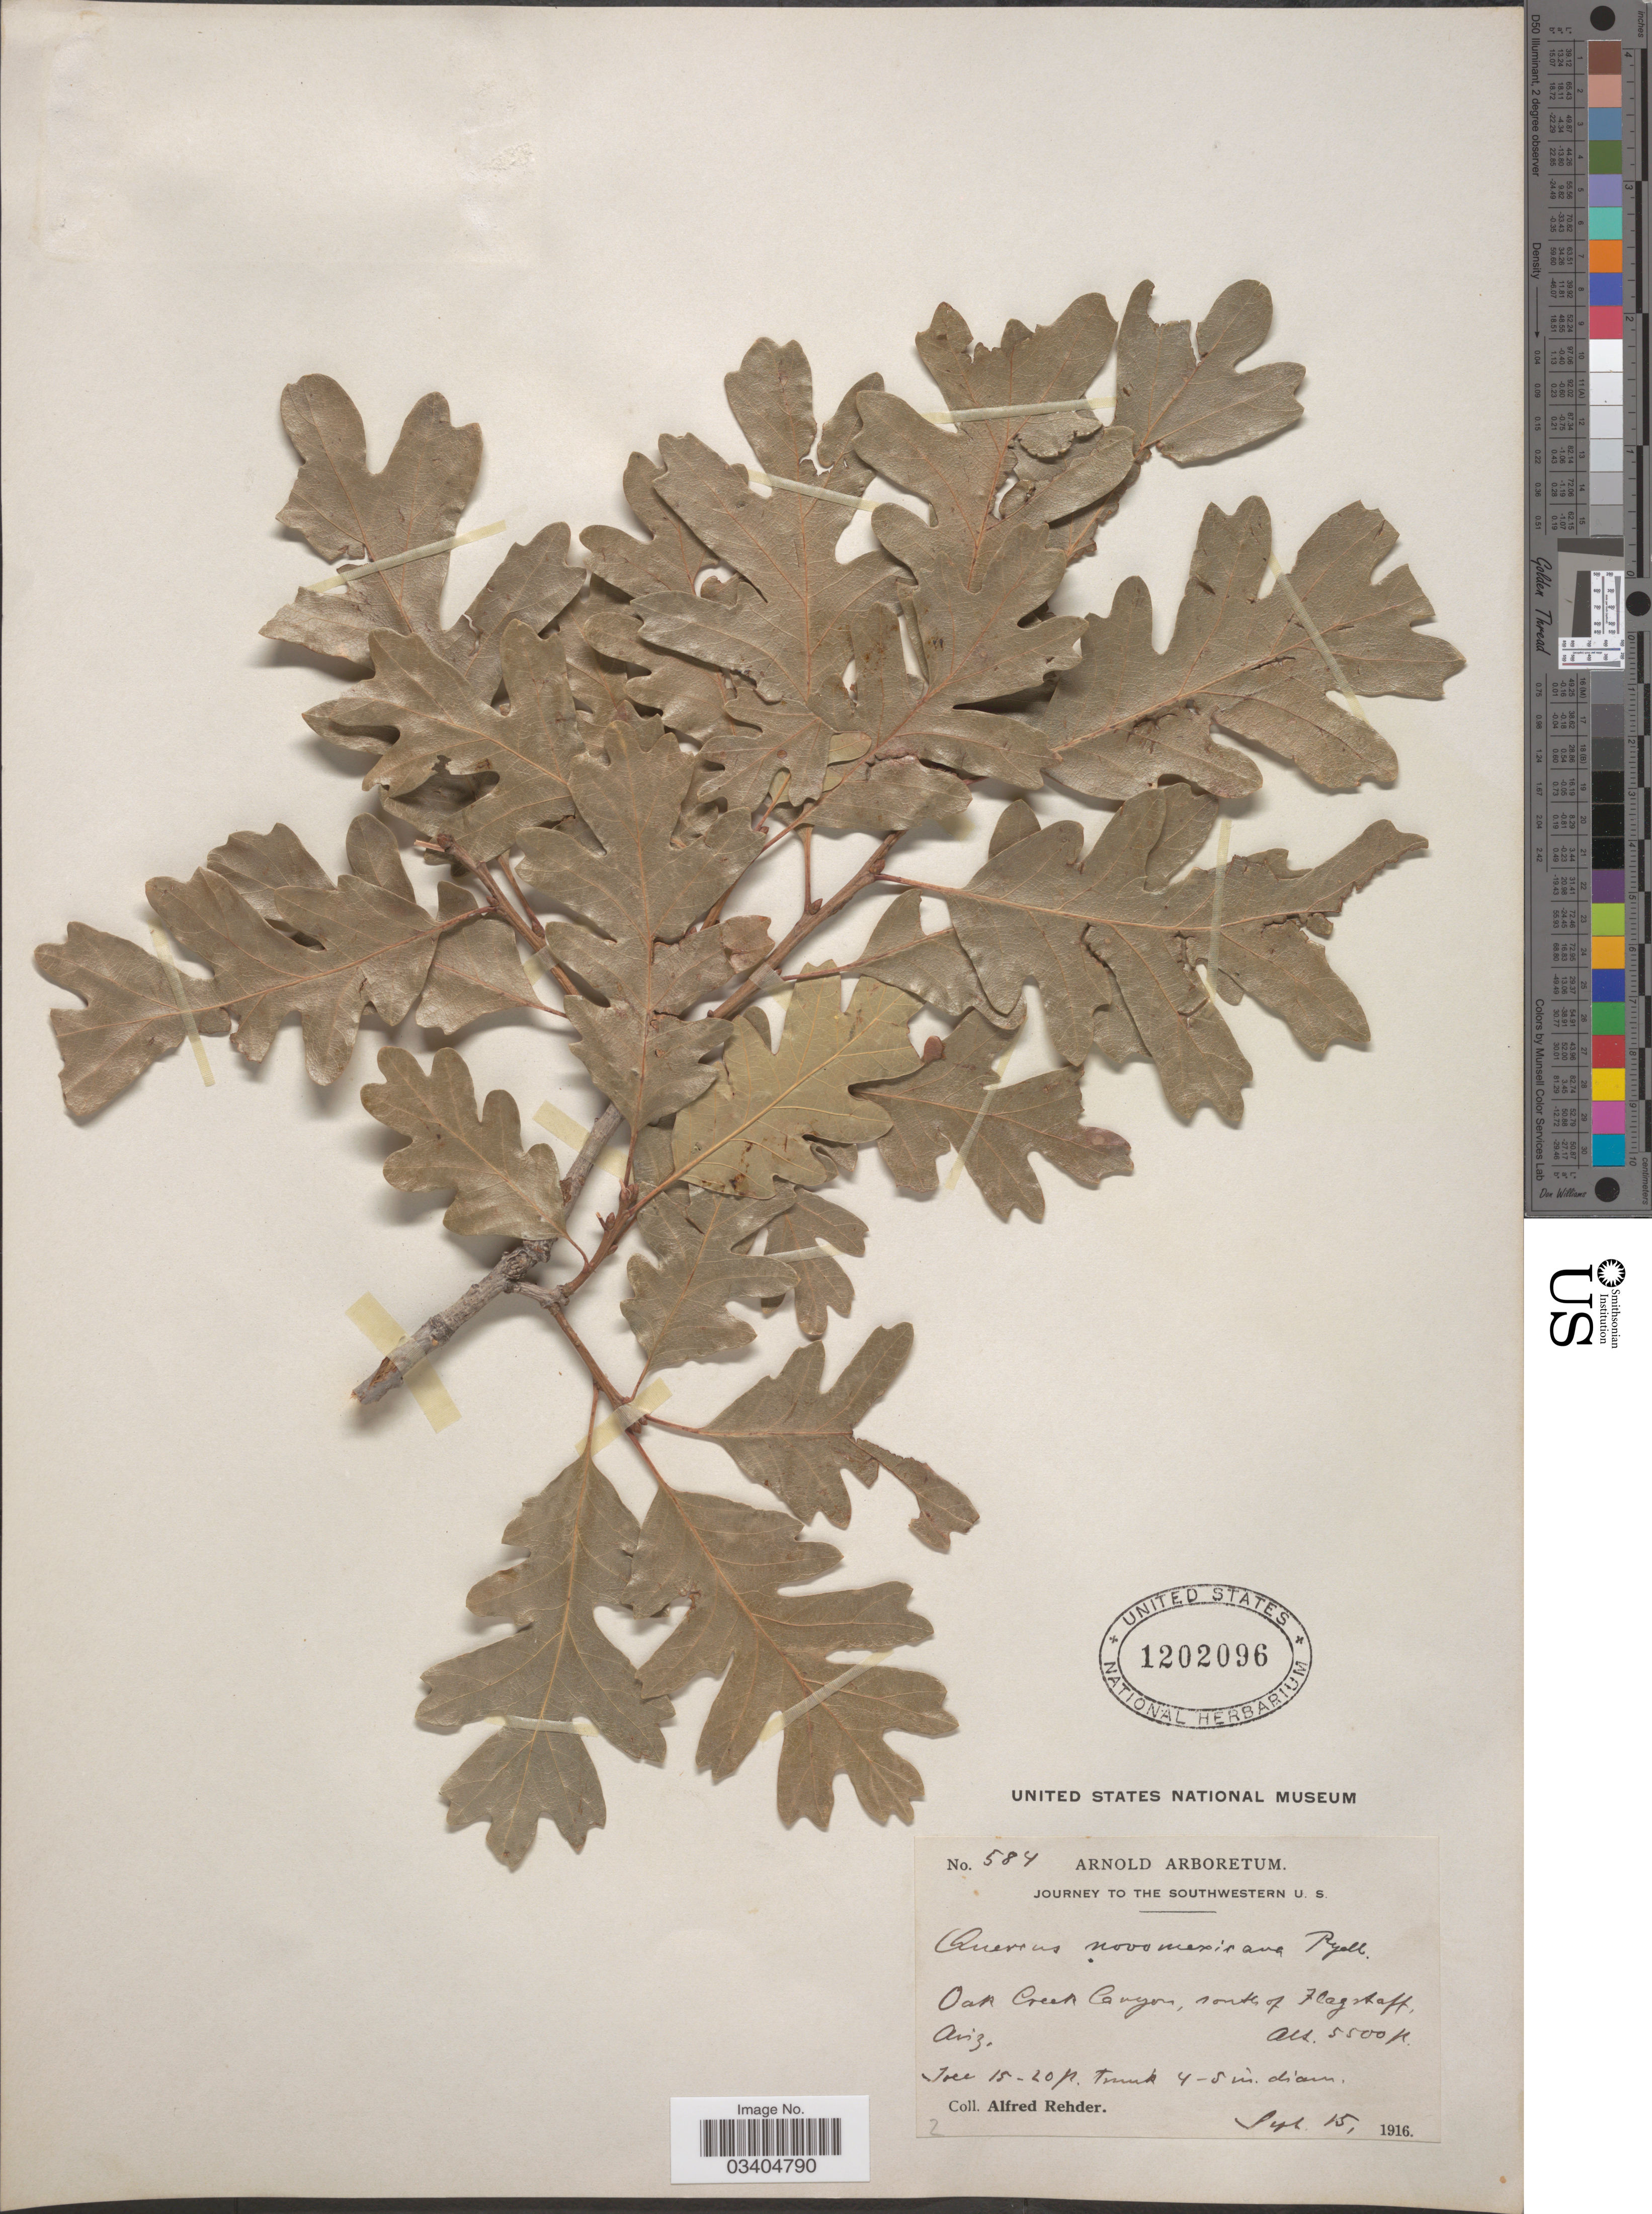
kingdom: Plantae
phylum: Tracheophyta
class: Magnoliopsida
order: Fagales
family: Fagaceae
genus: Quercus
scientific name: Quercus gambelii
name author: Nutt.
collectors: A. Rehder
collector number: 584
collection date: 1916-09-15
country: United States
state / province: Arizona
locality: The Southwestern U.S. Oak Creek Canyon, south of Flagstaff.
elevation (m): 1676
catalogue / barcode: US 1202096